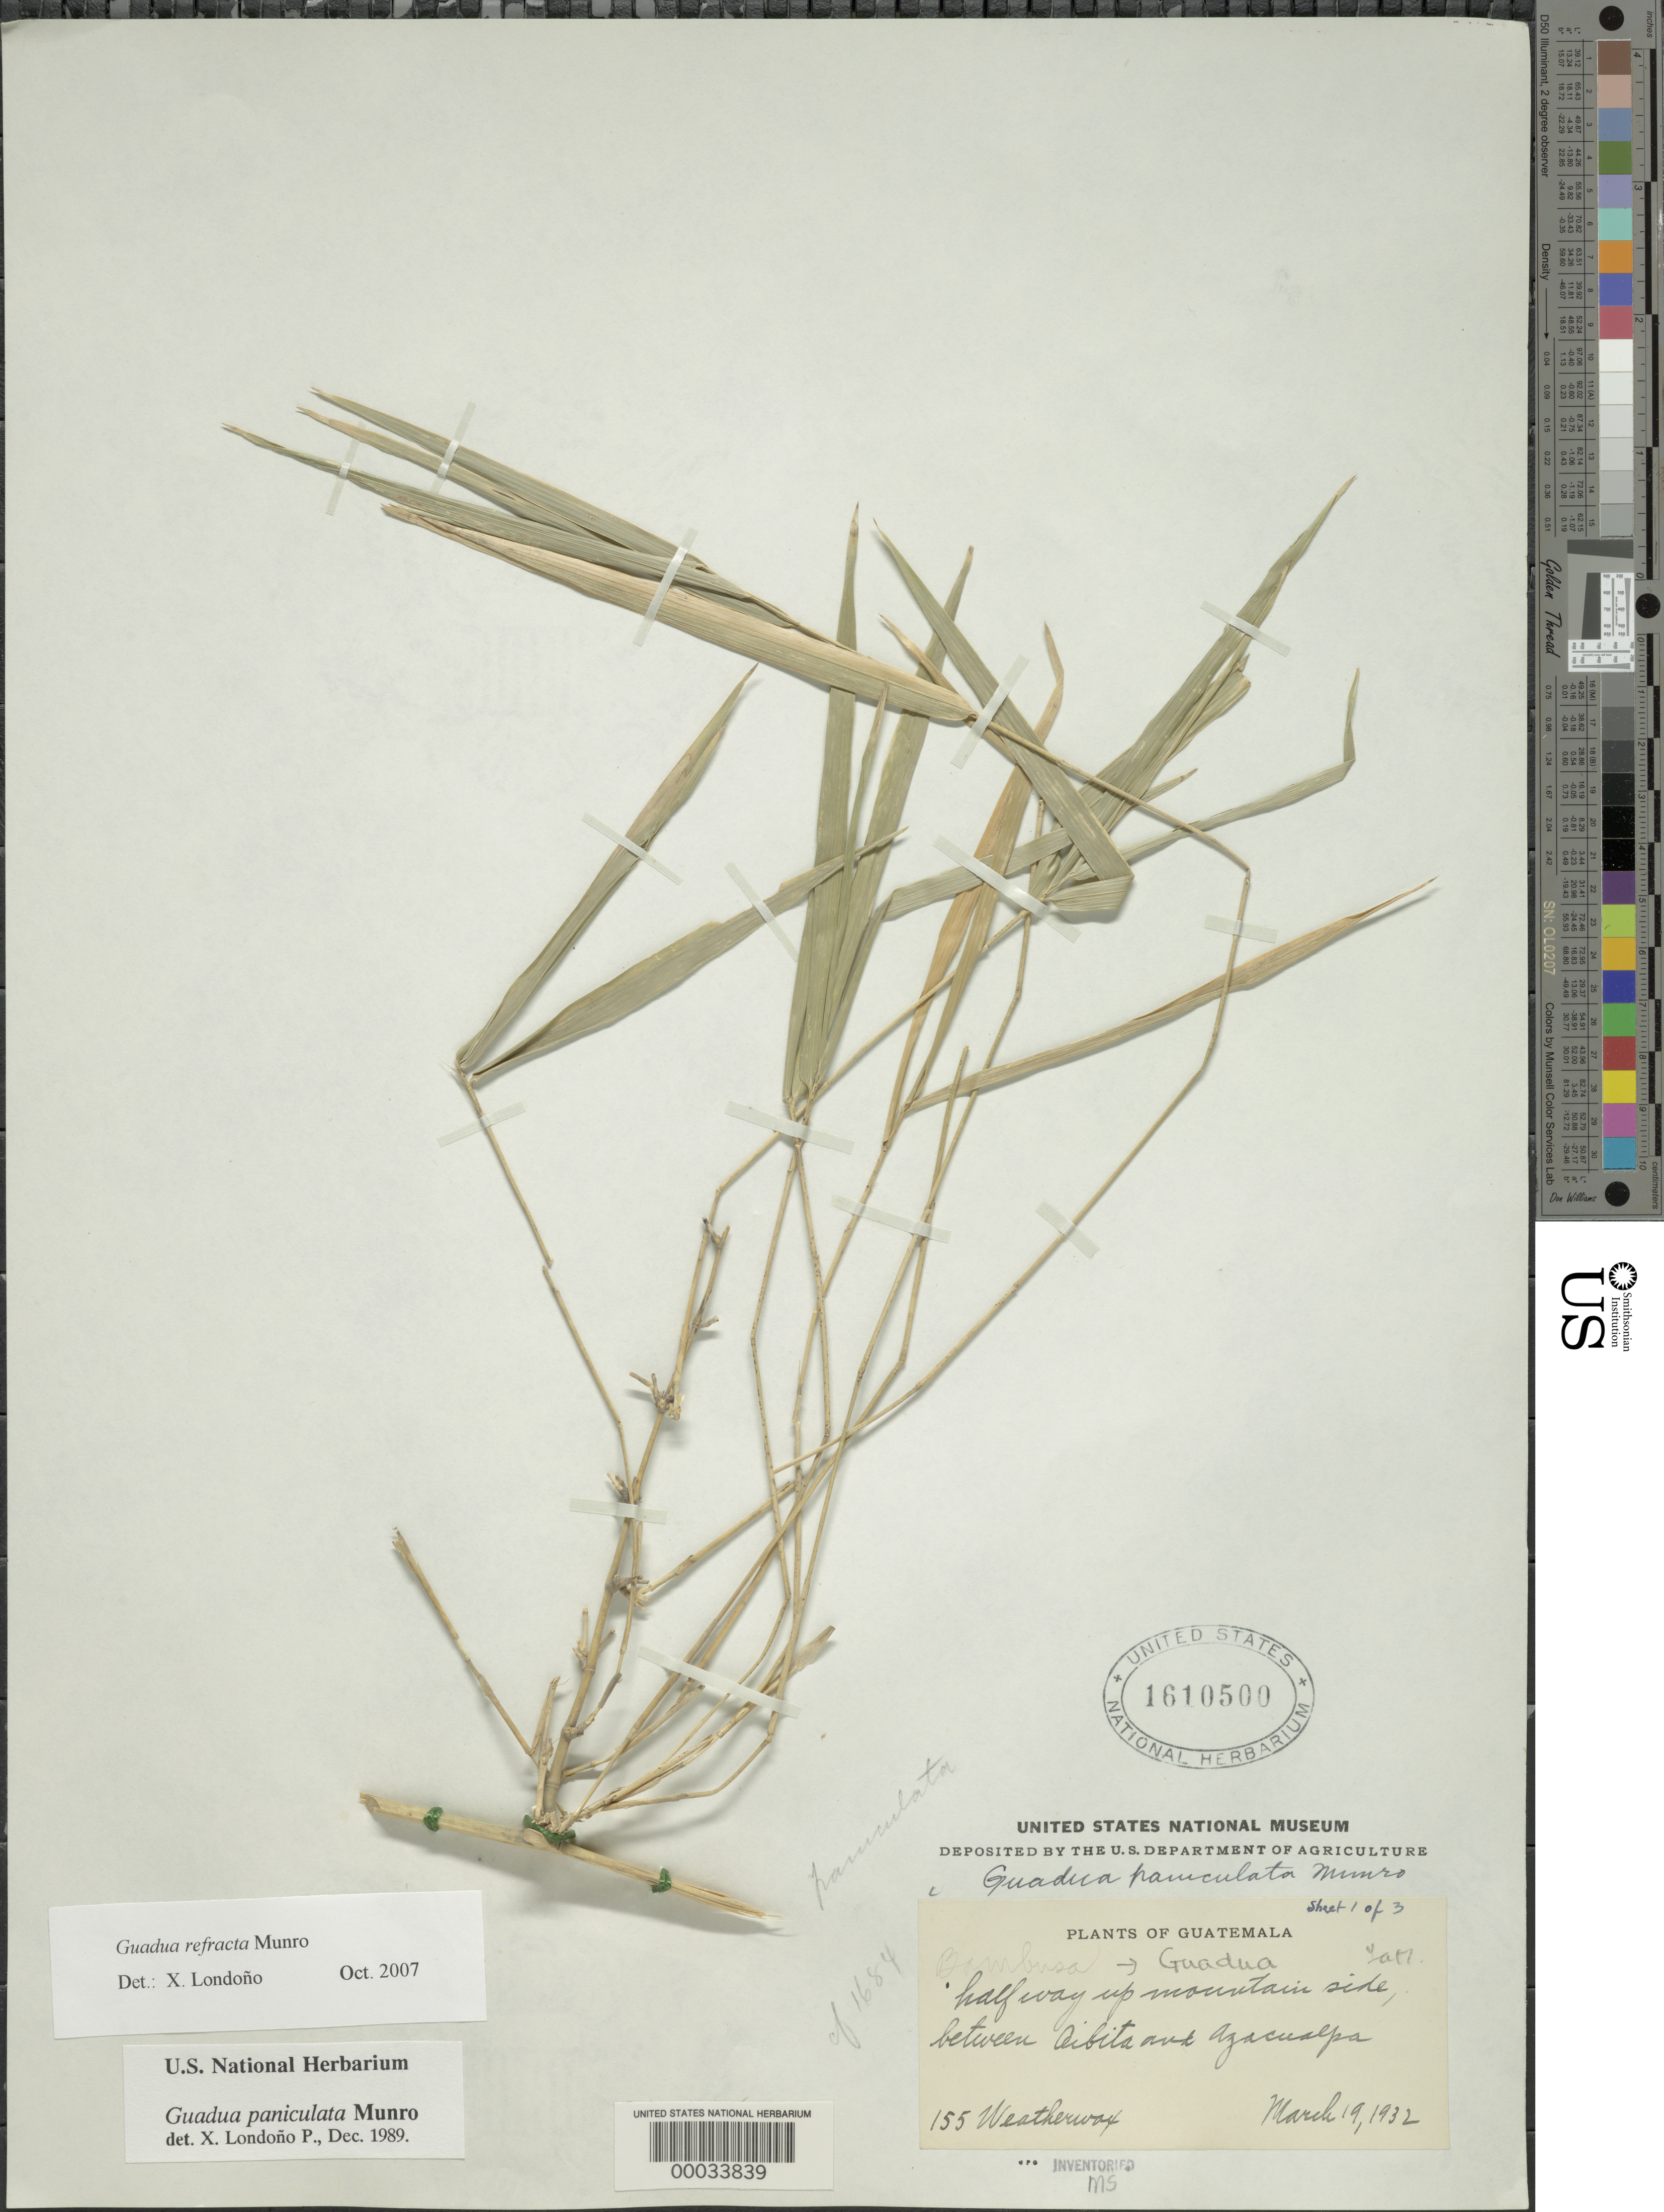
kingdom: Plantae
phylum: Tracheophyta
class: Liliopsida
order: Poales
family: Poaceae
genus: Guadua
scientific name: Guadua refracta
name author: Munro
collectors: -. Weatherwax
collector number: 155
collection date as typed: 19 Mar 1932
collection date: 1932-03-19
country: Guatemala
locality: Azacualpa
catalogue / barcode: US 1610500